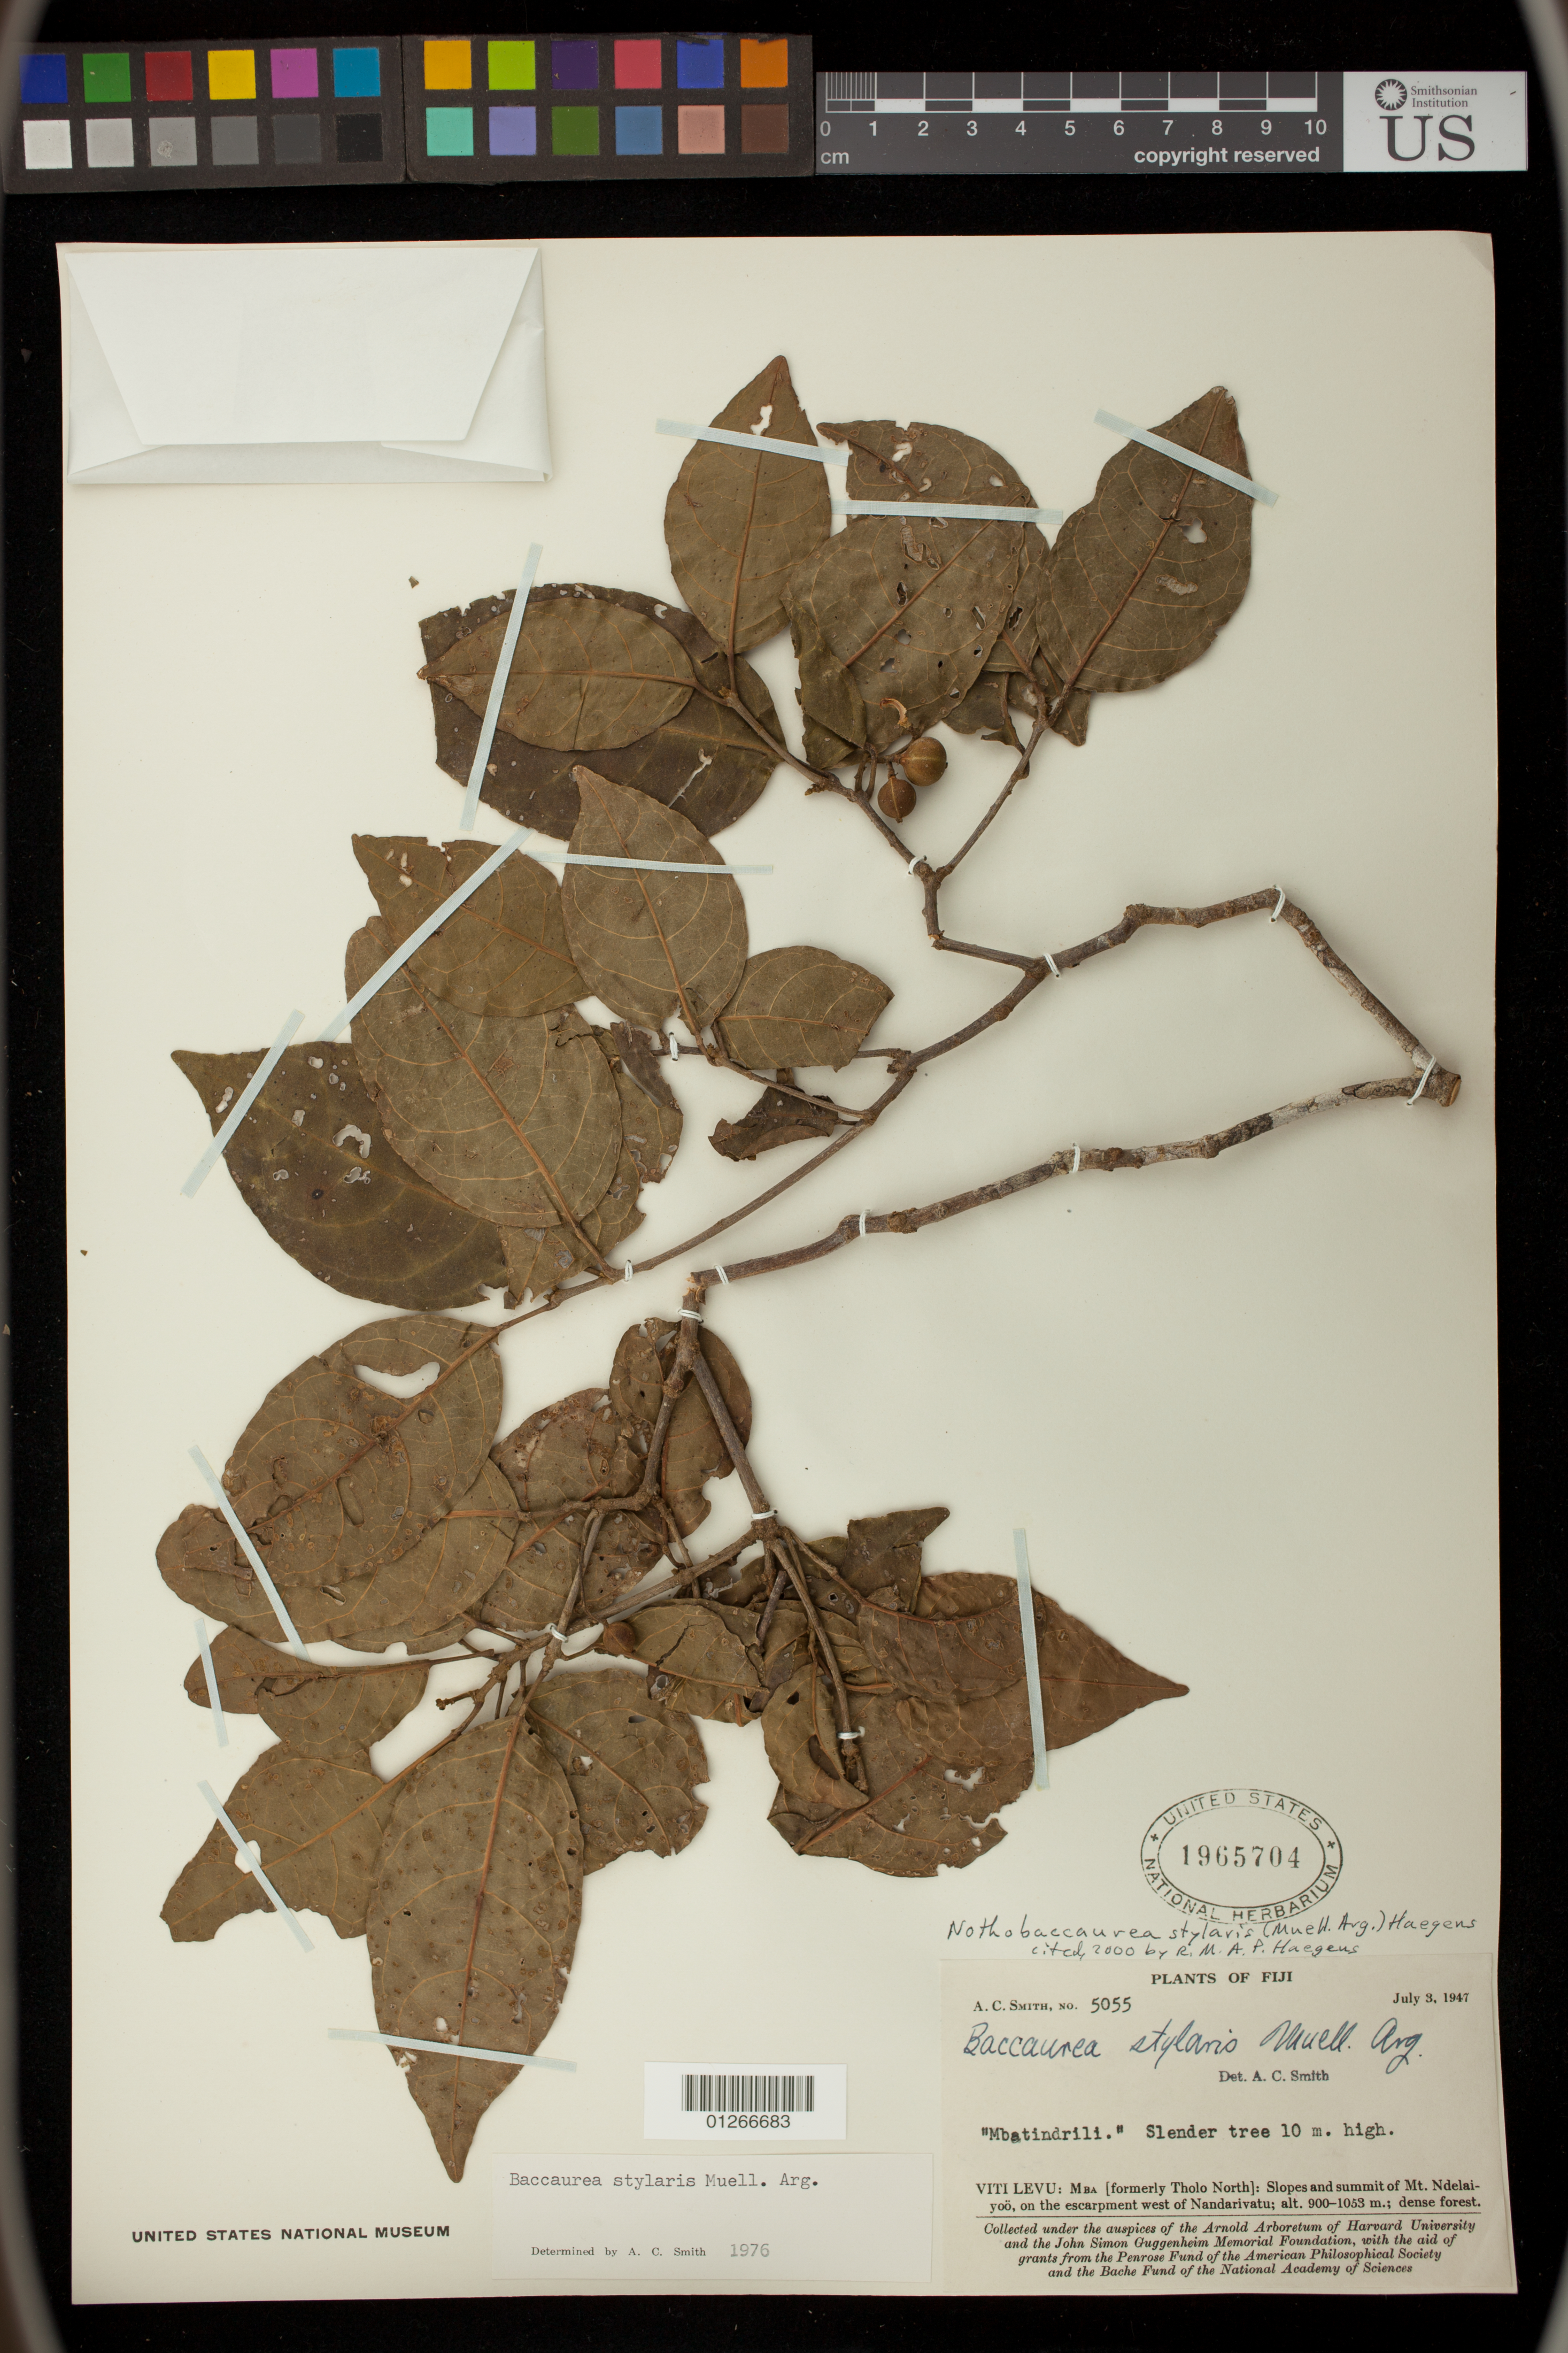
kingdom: Plantae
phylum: Tracheophyta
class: Magnoliopsida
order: Malpighiales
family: Phyllanthaceae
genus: Nothobaccaurea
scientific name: Nothobaccaurea stylaris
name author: (Müll. Arg.) Haegens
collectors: A. C. Smith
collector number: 5055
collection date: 1947-07-03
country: Fiji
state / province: Western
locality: Viti Levu: Mba (formerly Tholo North): Slopes and summit of Mt. Ndelaiyoo, on the escarpment west of Nandarivatu.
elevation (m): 900